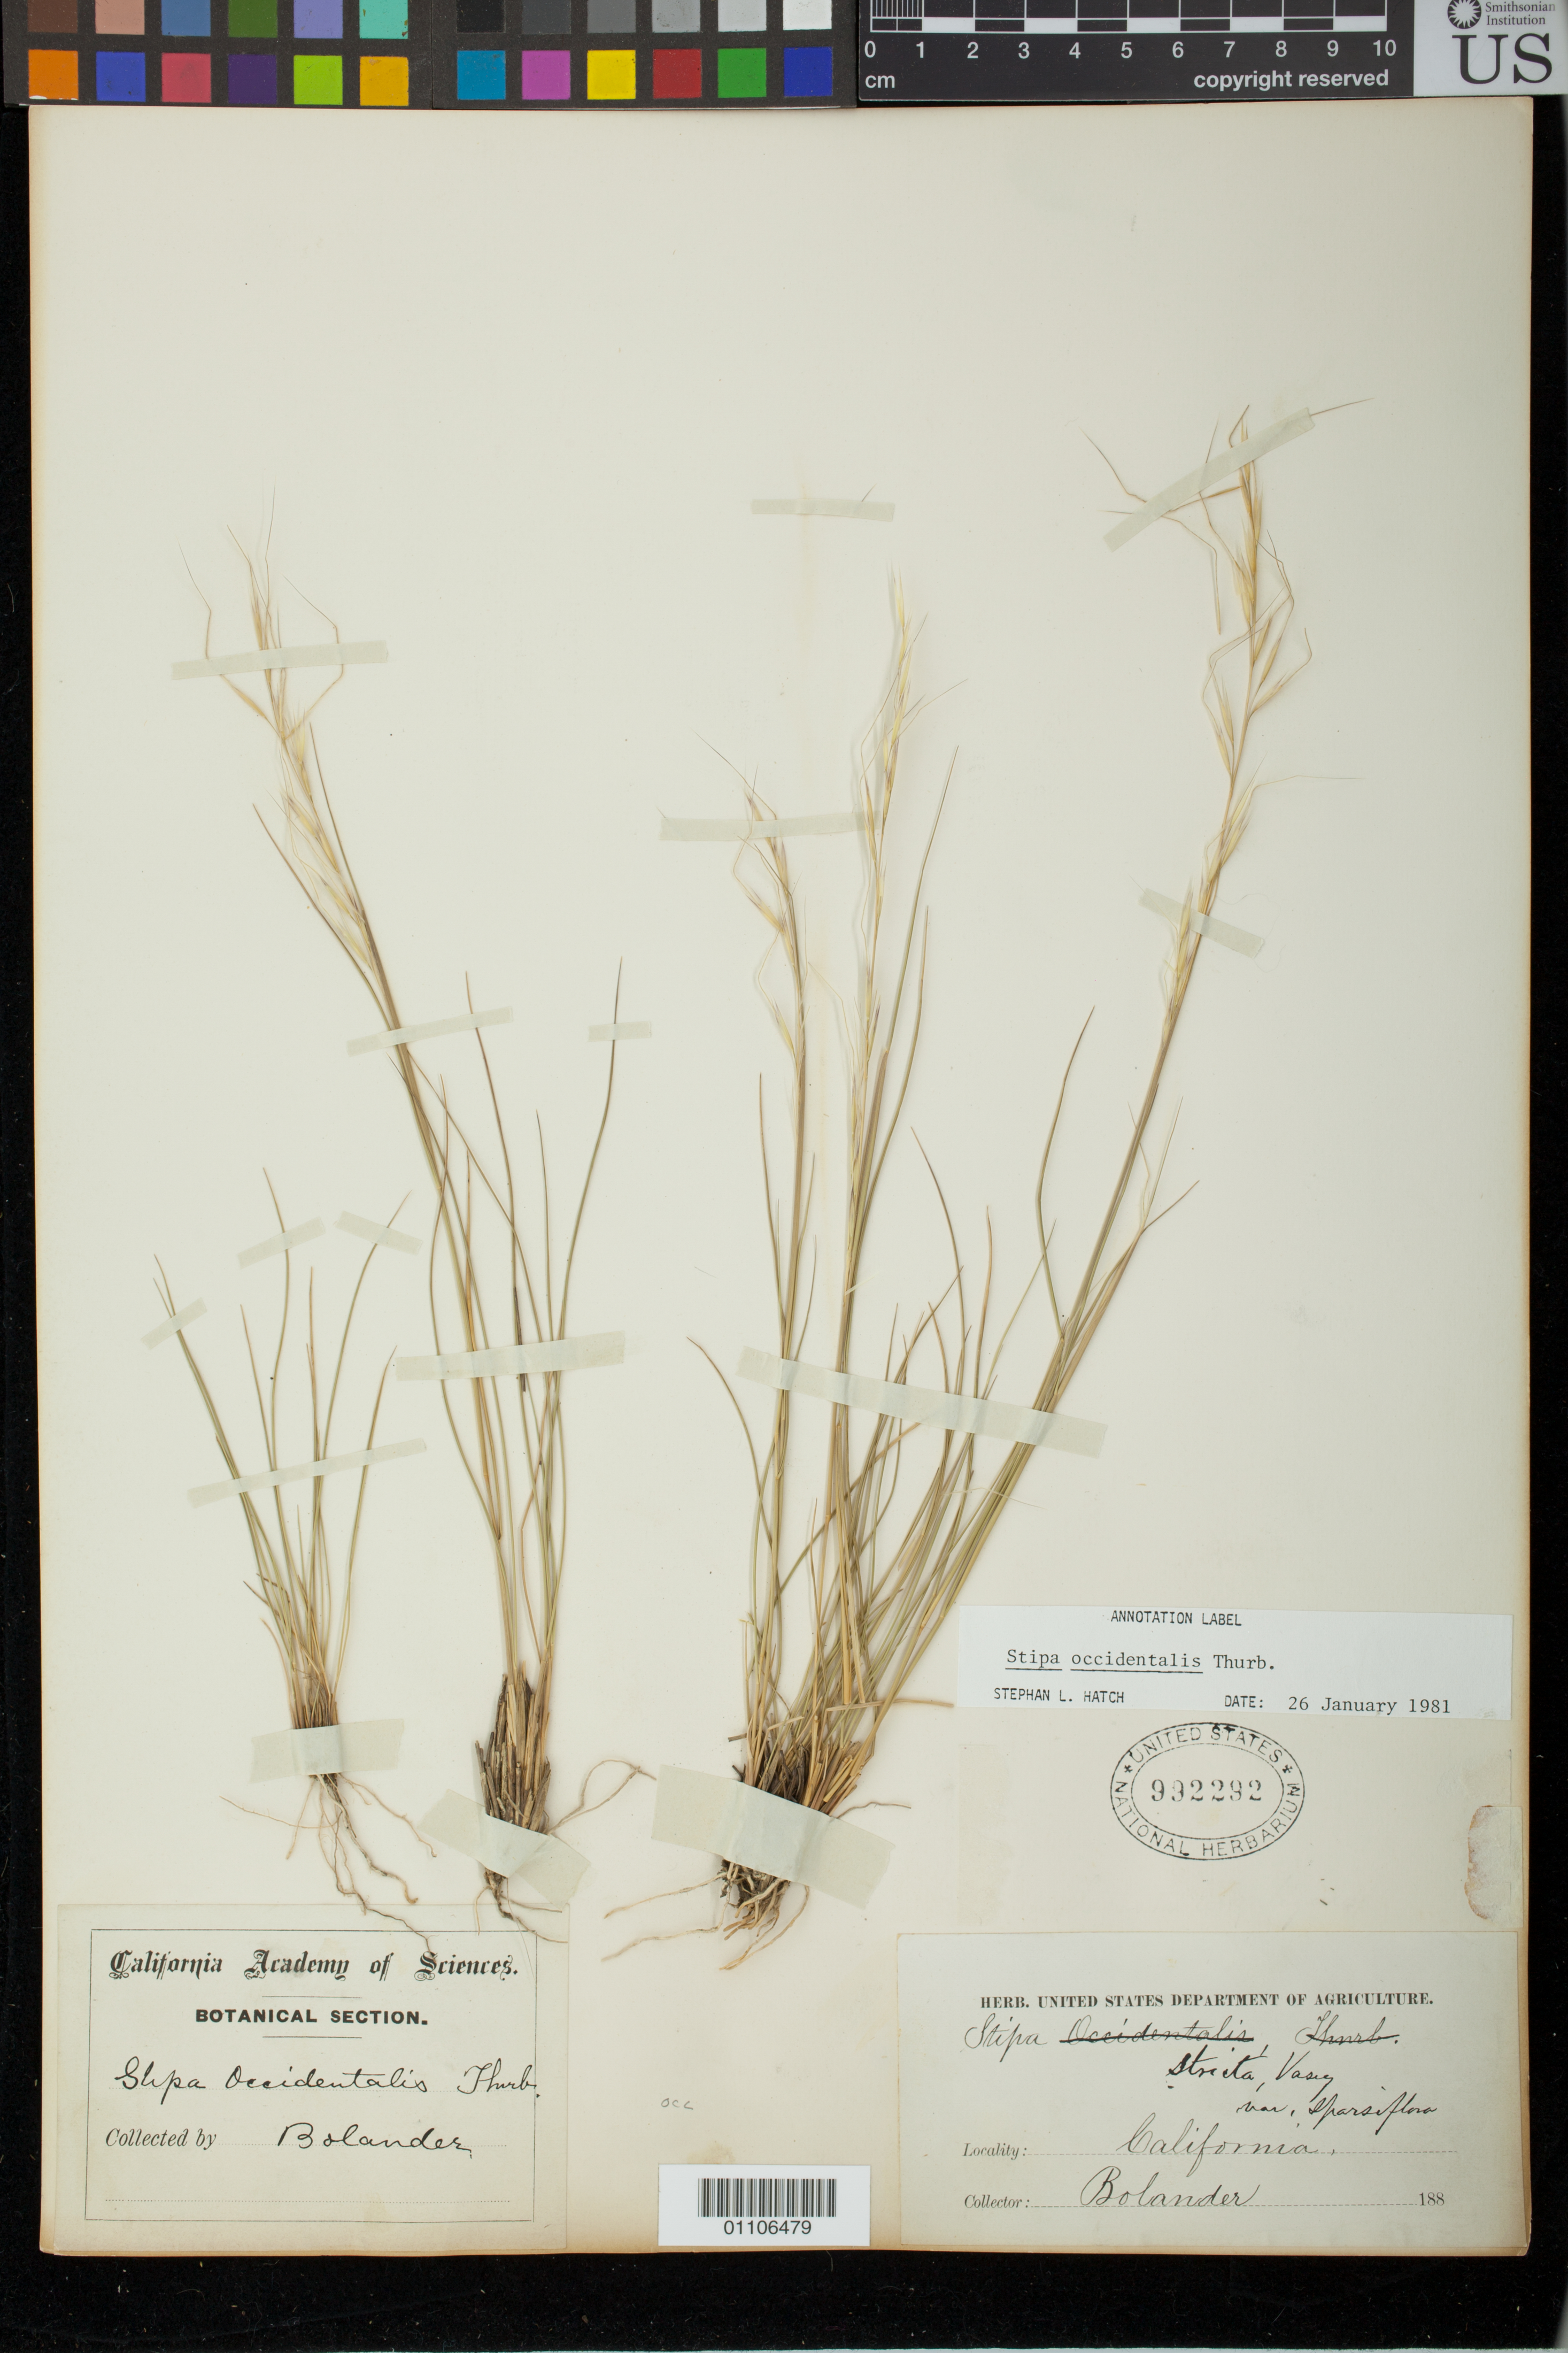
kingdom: Plantae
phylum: Tracheophyta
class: Liliopsida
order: Poales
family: Poaceae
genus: Stipa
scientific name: Stipa stricta var. sparsiflora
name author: Vasey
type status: Possible Type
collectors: H. Bolander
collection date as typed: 188-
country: United States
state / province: California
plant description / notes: Dubiously a type of Stipa stricta var. sparsiflora Vasey, but probably original material; protologue cites 2 Bolander collections by number (5020, 5038); this collection unnumbered but annotated with name by Vasey.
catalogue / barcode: US 992292